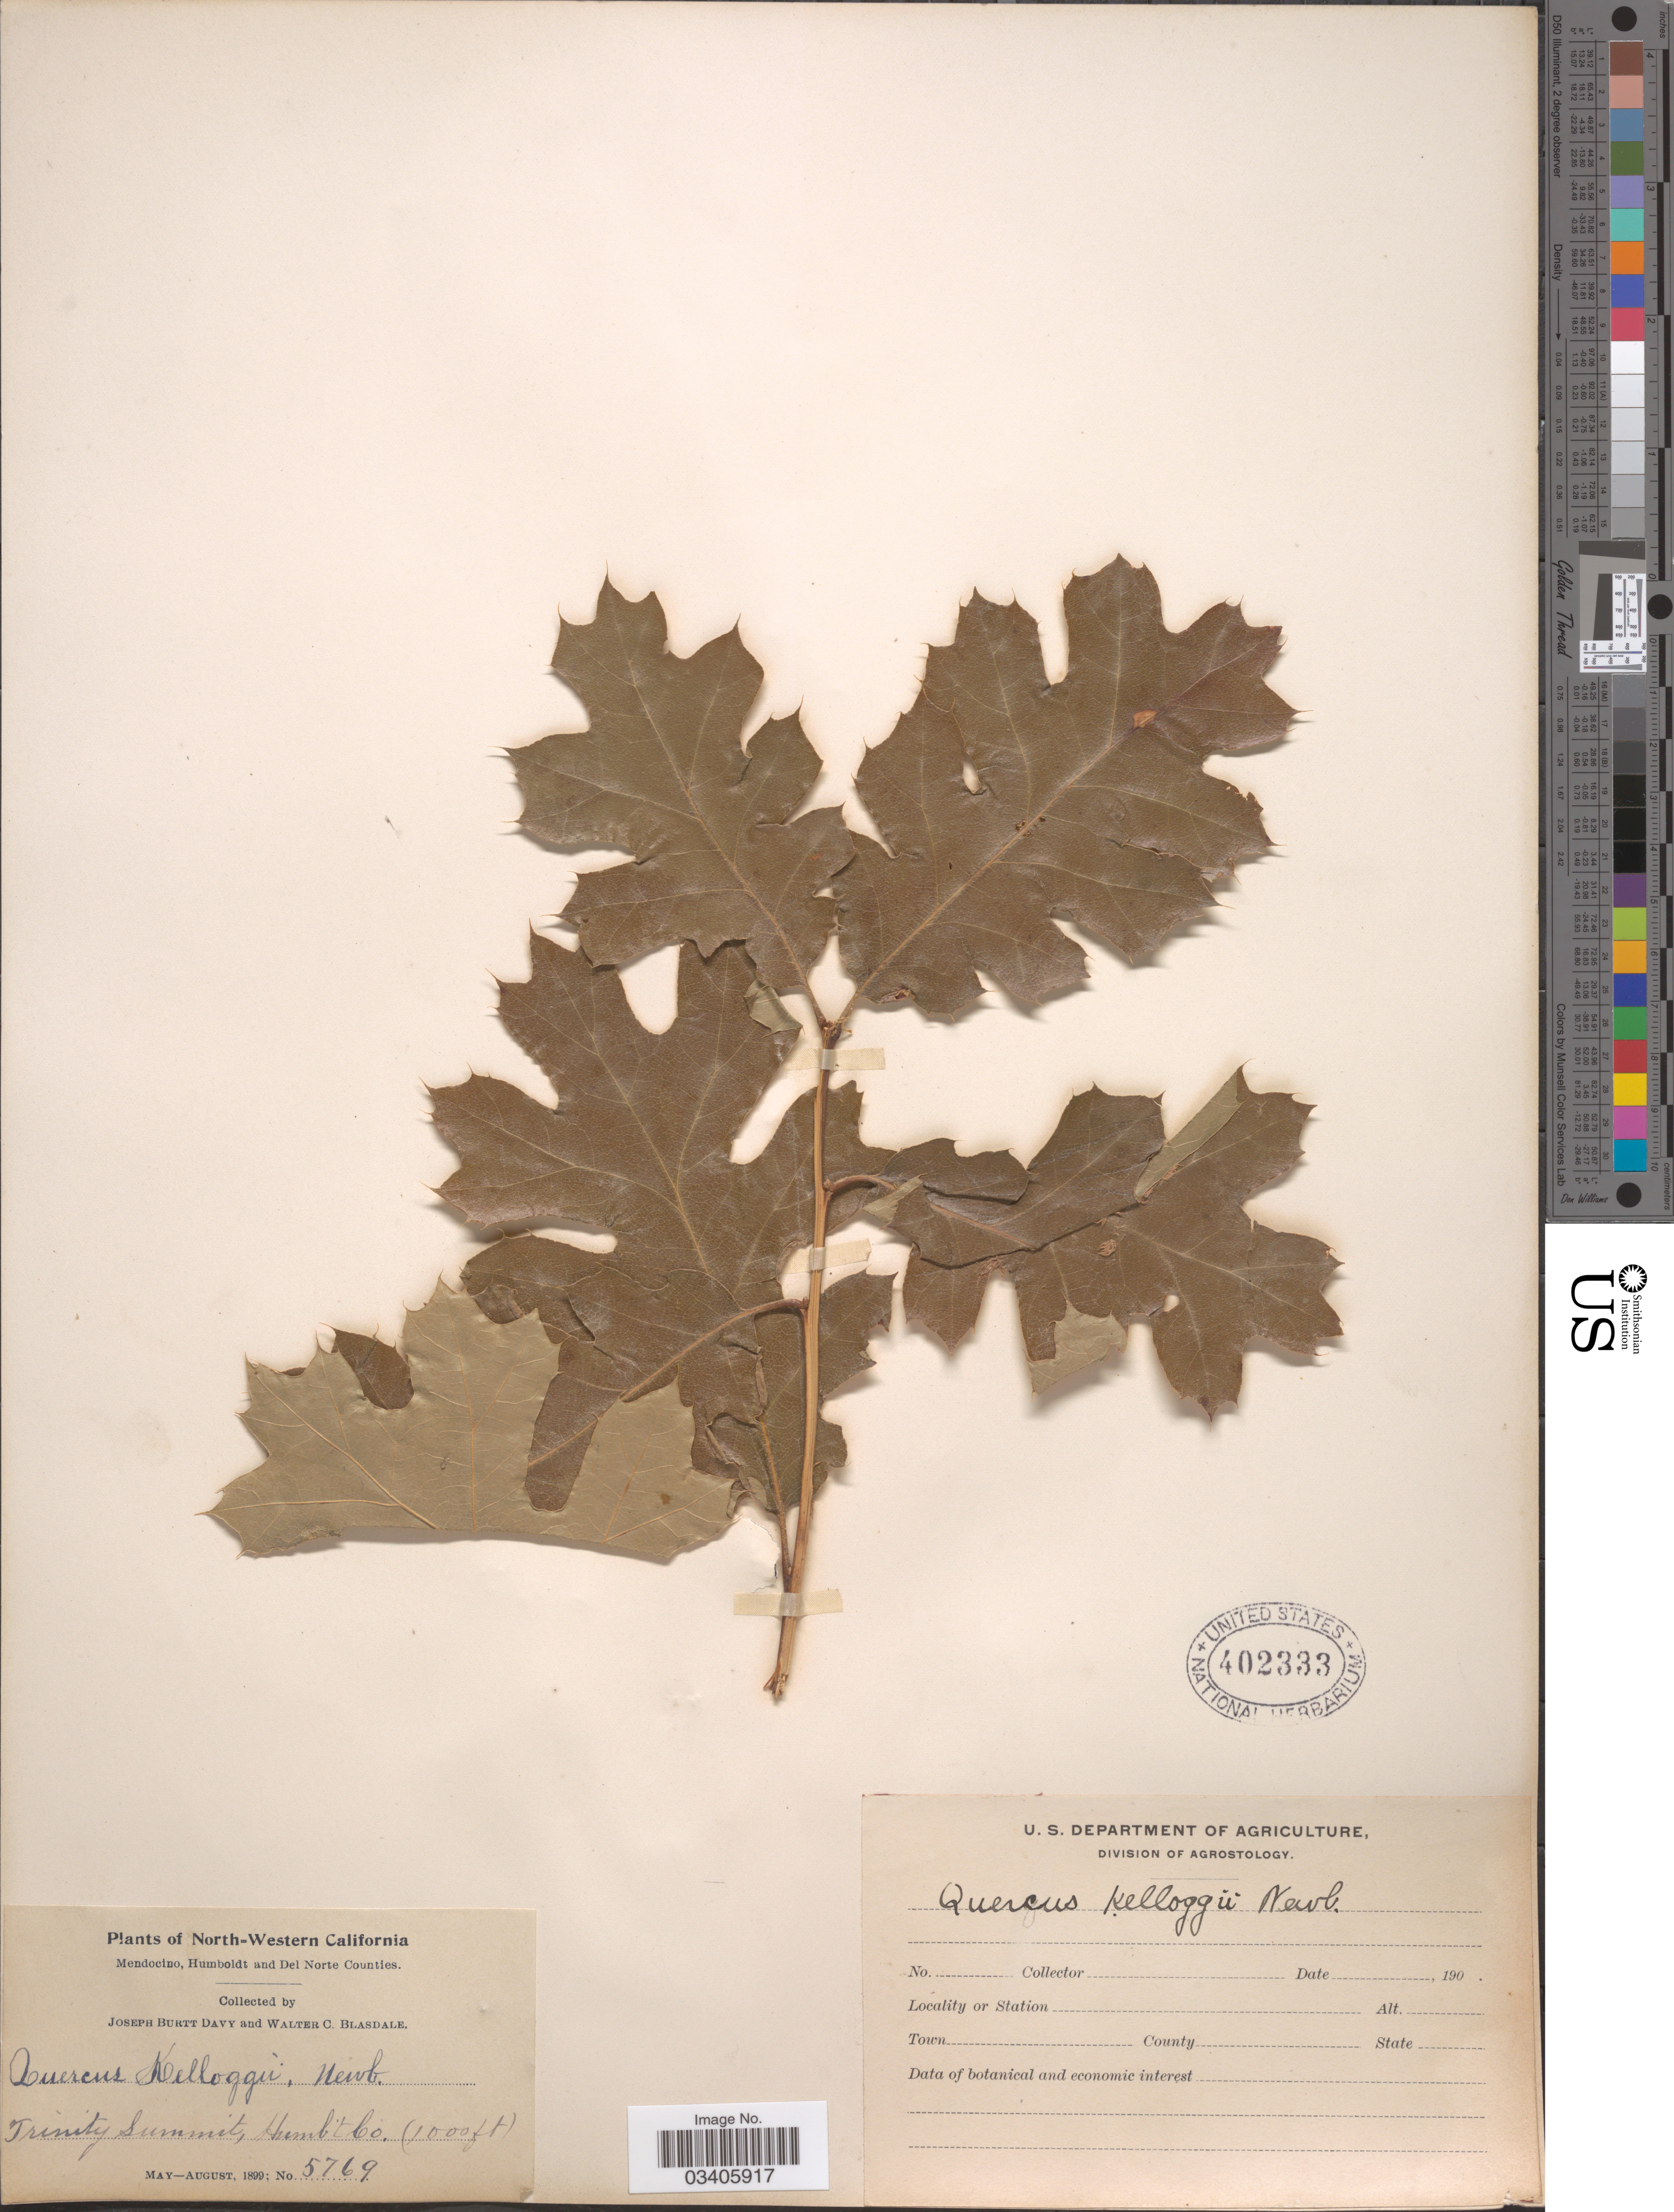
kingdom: Plantae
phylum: Tracheophyta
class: Magnoliopsida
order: Fagales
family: Fagaceae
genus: Quercus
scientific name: Quercus kelloggii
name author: Newb.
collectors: J. Burtt Davy & W. Blasdale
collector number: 5769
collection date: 1899-05/1899-08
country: United States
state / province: California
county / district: Humboldt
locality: North-Western California. Trinity Summit, Humbt Co.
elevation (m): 305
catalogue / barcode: US 402333